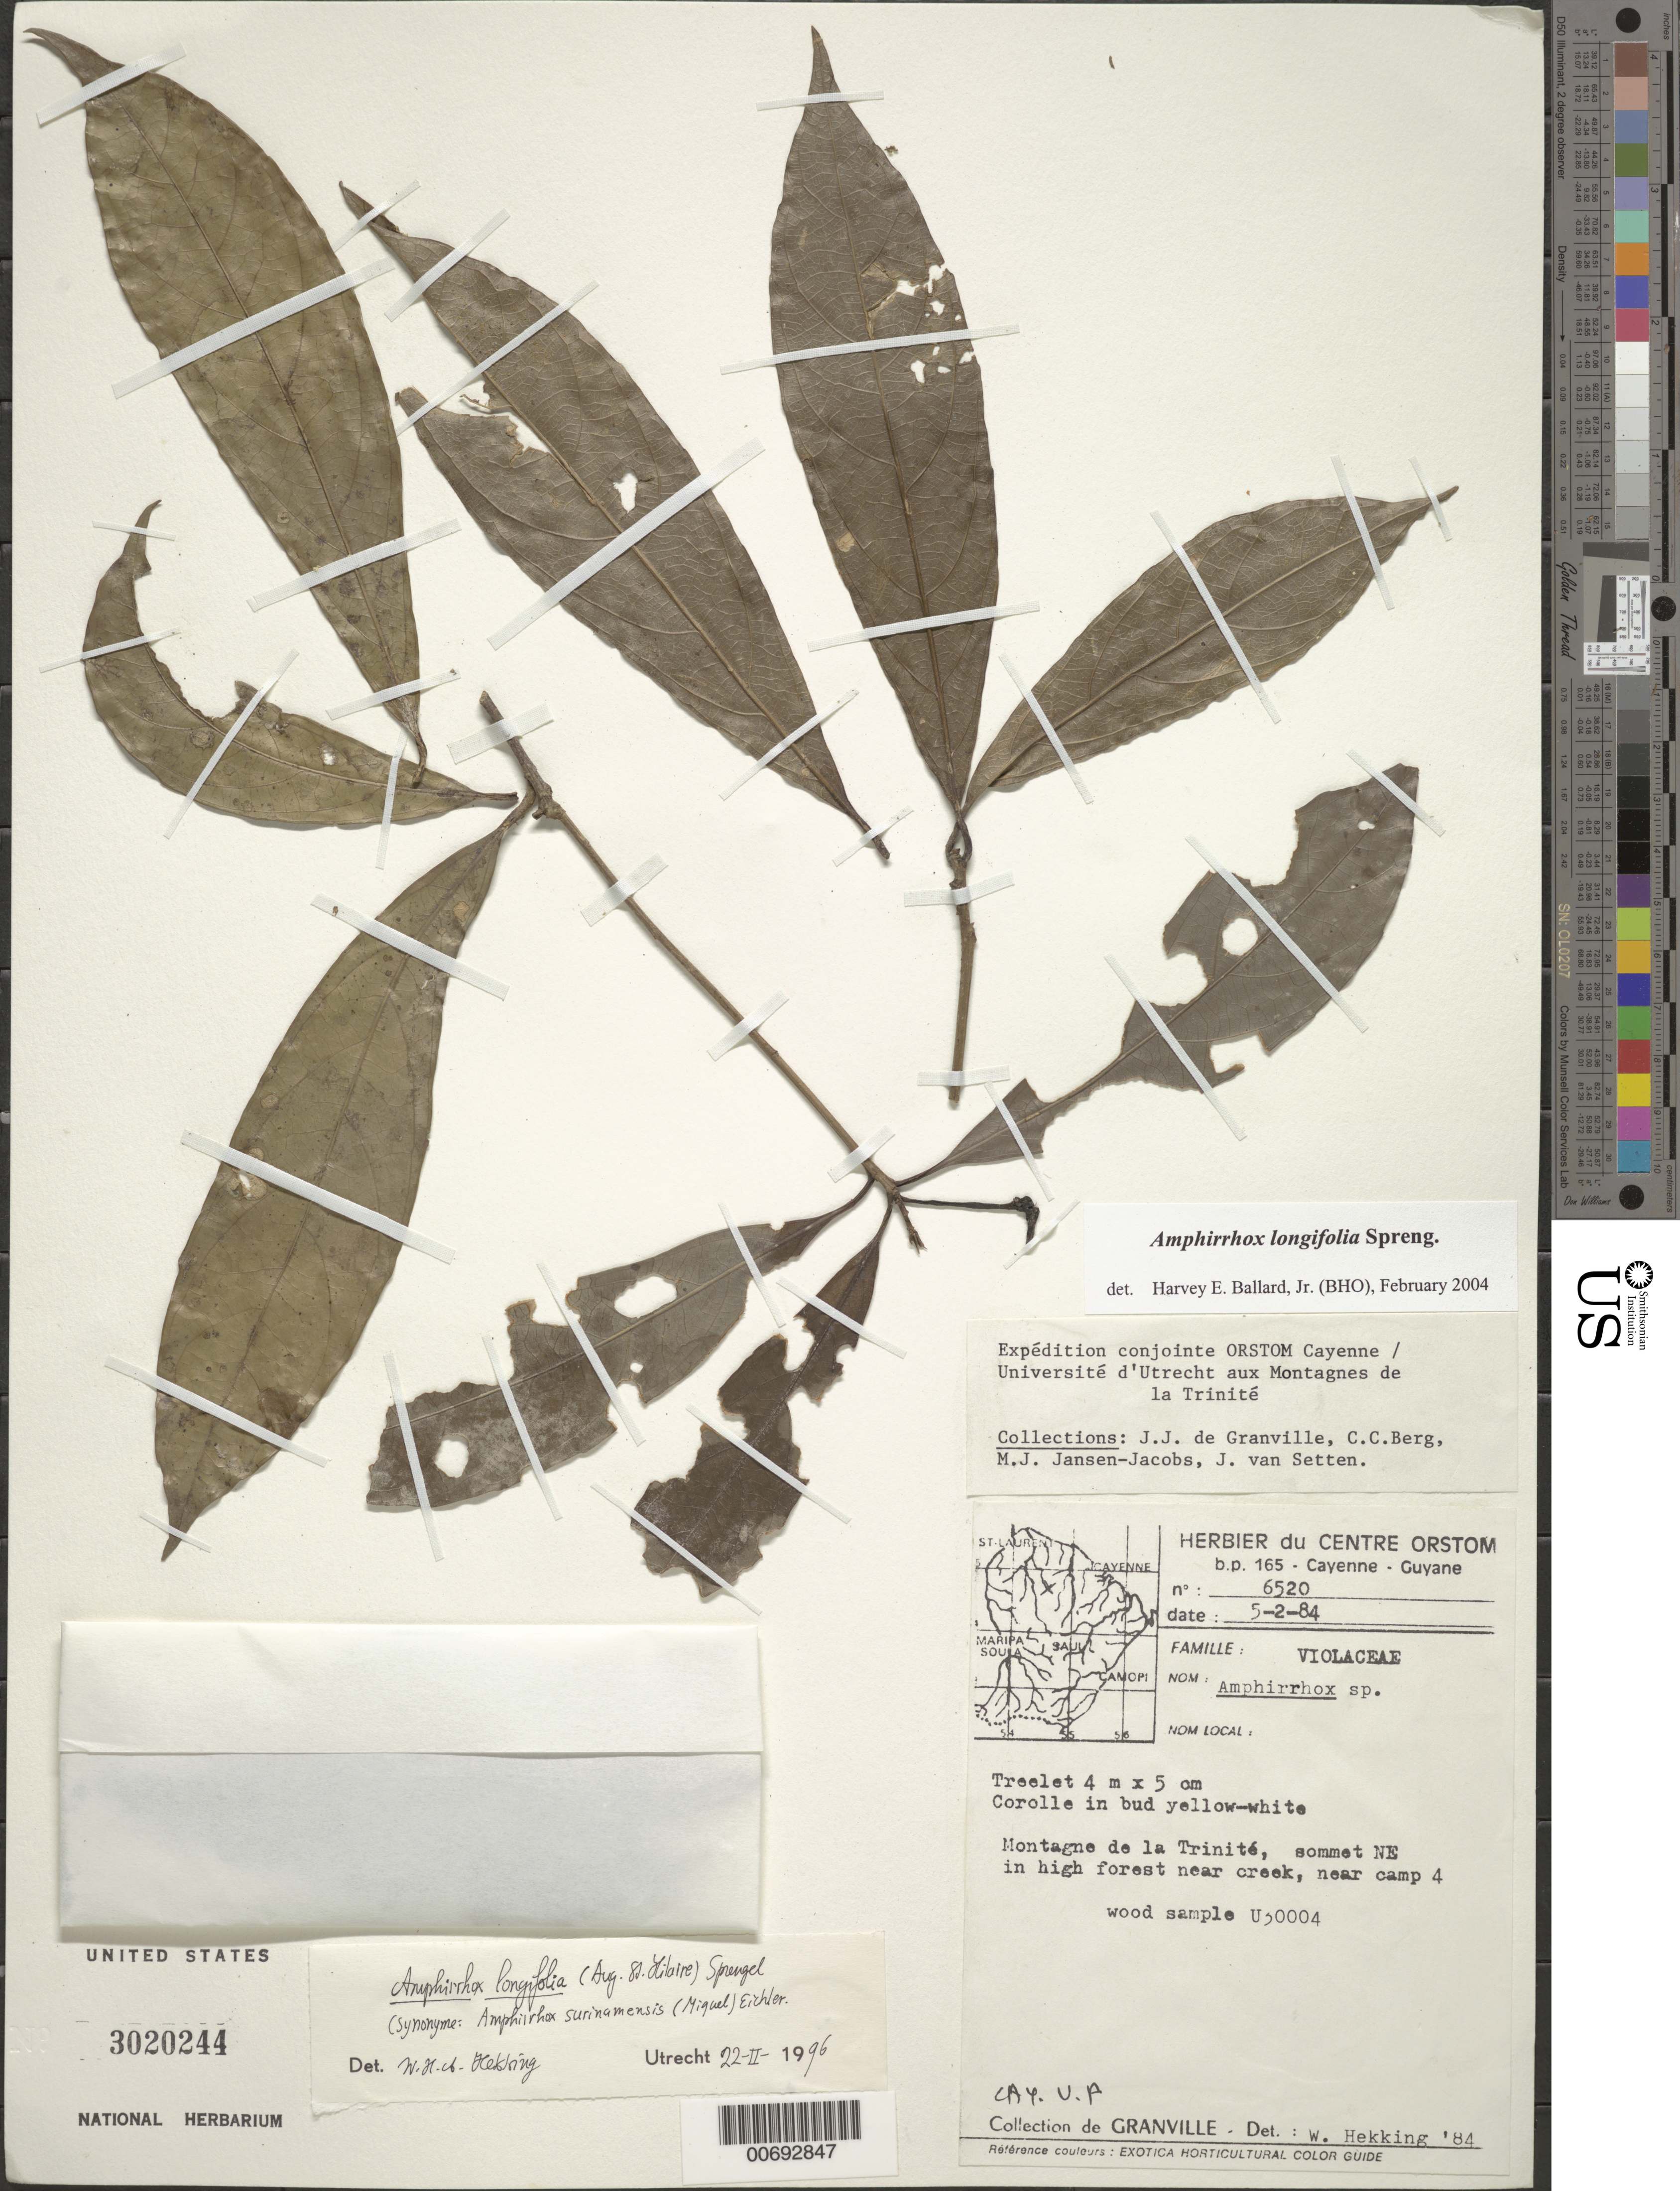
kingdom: Plantae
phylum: Tracheophyta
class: Magnoliopsida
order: Malpighiales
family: Violaceae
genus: Amphirrhox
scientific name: Amphirrhox longifolia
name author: (A. St.-Hil.) Spreng.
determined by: Ballard, Harvey E.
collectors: J.-J. de Granville, C. C. Berg, M. J. Jansen-Jacobs & J. van Setten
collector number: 6520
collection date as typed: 5-Feb-84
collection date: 1984-02-05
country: French Guiana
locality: Montagnes de la Trinité, sommet NE, E of camp 4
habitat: High forest near creek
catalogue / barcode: US 3020244